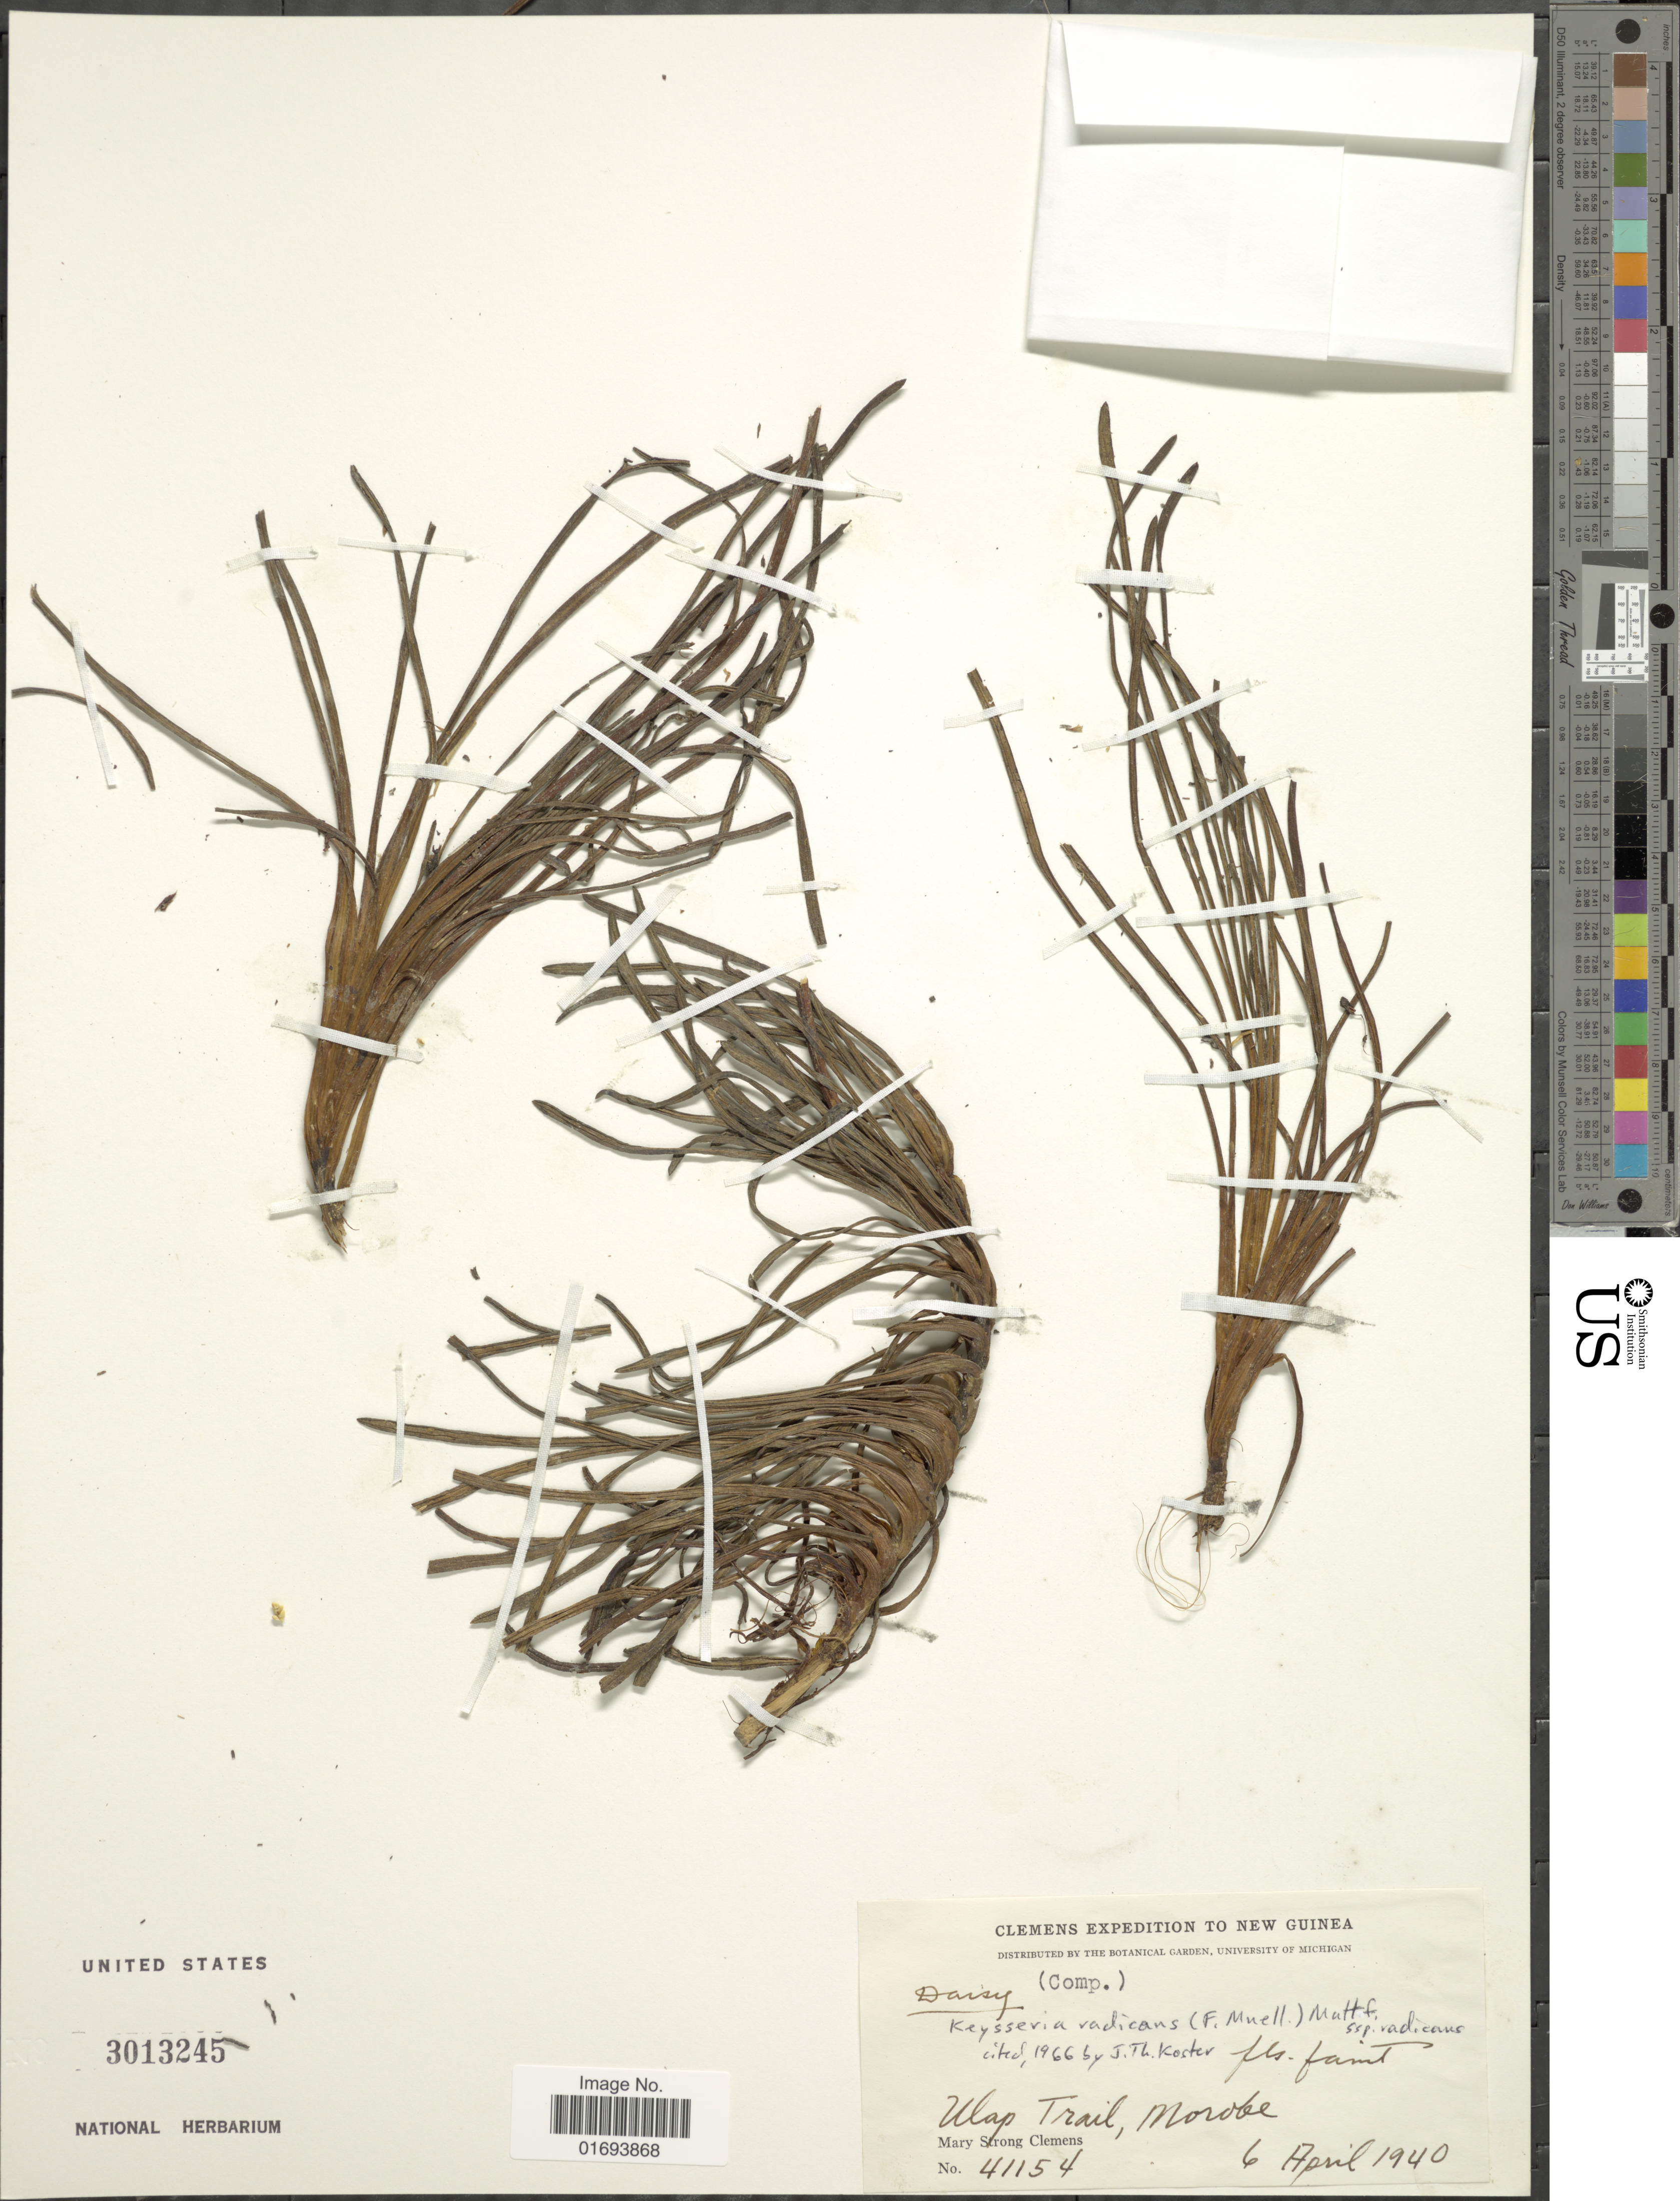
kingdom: Plantae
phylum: Tracheophyta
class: Magnoliopsida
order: Asterales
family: Asteraceae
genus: Keysseria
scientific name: Keysseria radicans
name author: (F. Muell.) Mattf.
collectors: M. S. Clemens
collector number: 41154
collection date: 1940-04-06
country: Papua New Guinea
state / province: Morobe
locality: Ulap Trail, Morobe. New Guinea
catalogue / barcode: US 3013245